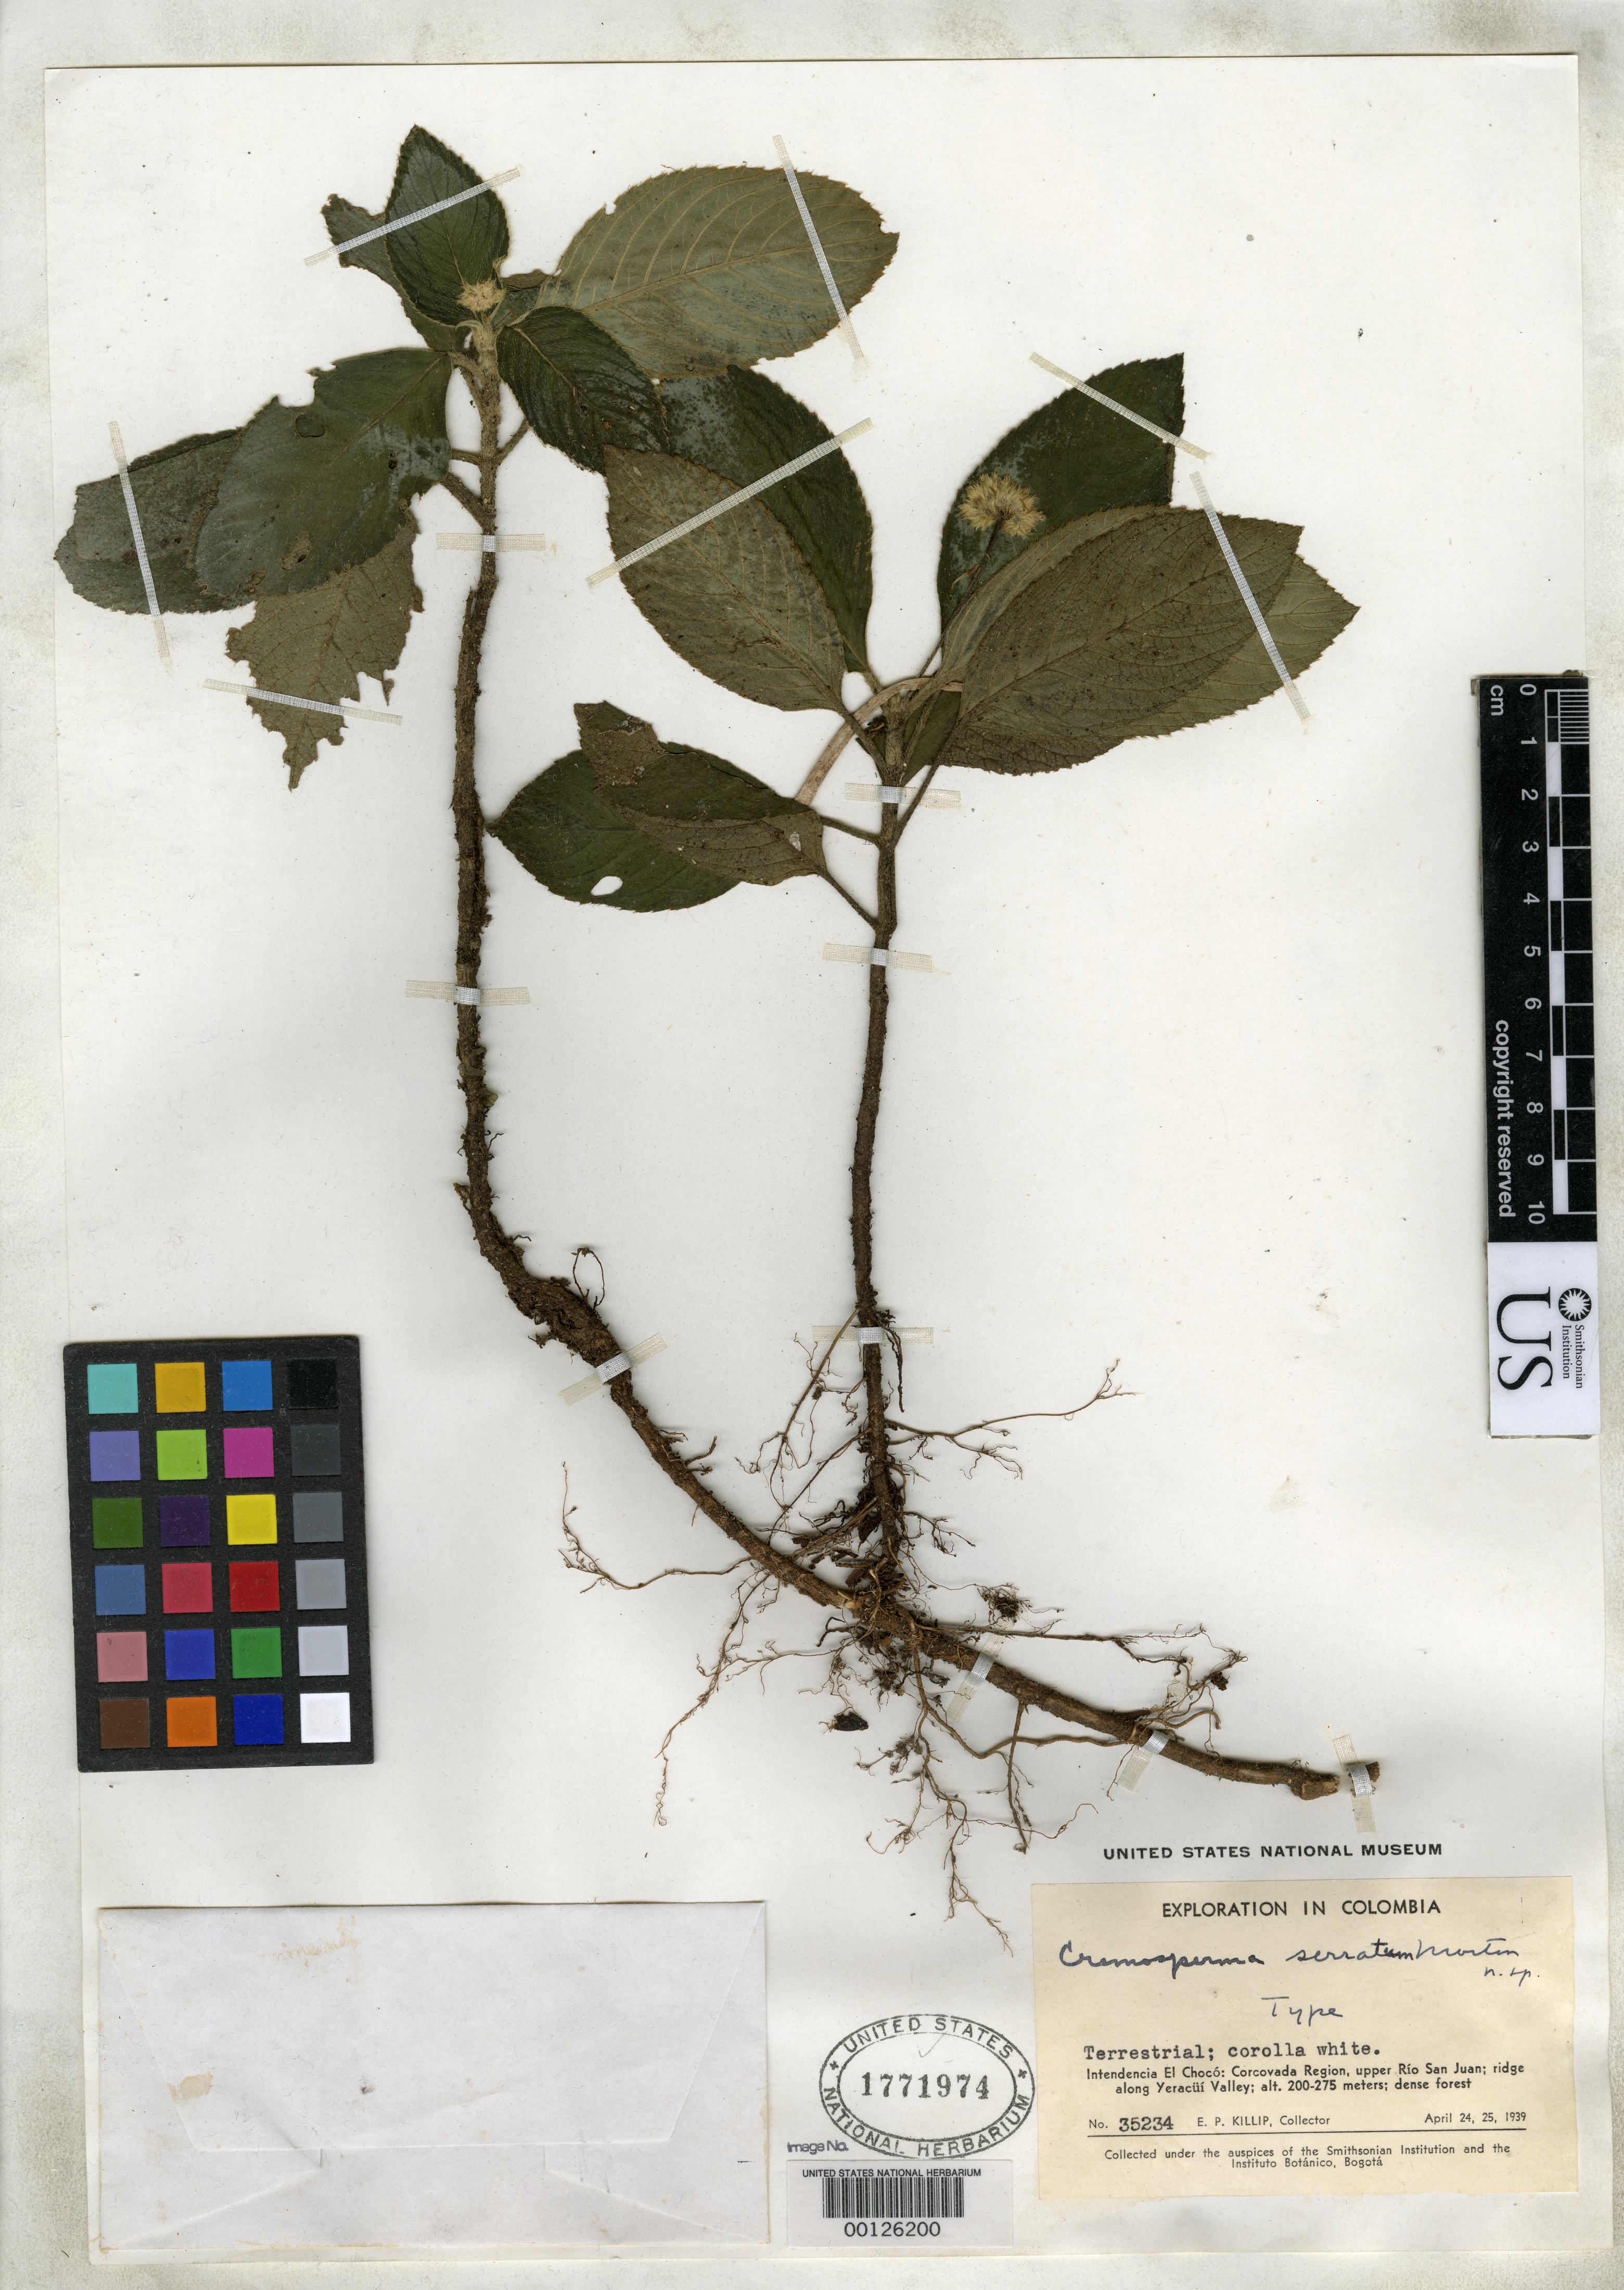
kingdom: Plantae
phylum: Tracheophyta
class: Magnoliopsida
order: Lamiales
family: Gesneriaceae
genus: Cremosperma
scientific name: Cremosperma serratum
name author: C.V. Morton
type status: Holotype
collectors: E. P. Killip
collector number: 35234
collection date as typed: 24 Apr 1939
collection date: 1939-04-24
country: Colombia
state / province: Chocó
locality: Yeracui Valley, upper Rio San Juan.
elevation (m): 200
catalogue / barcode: US 1771974